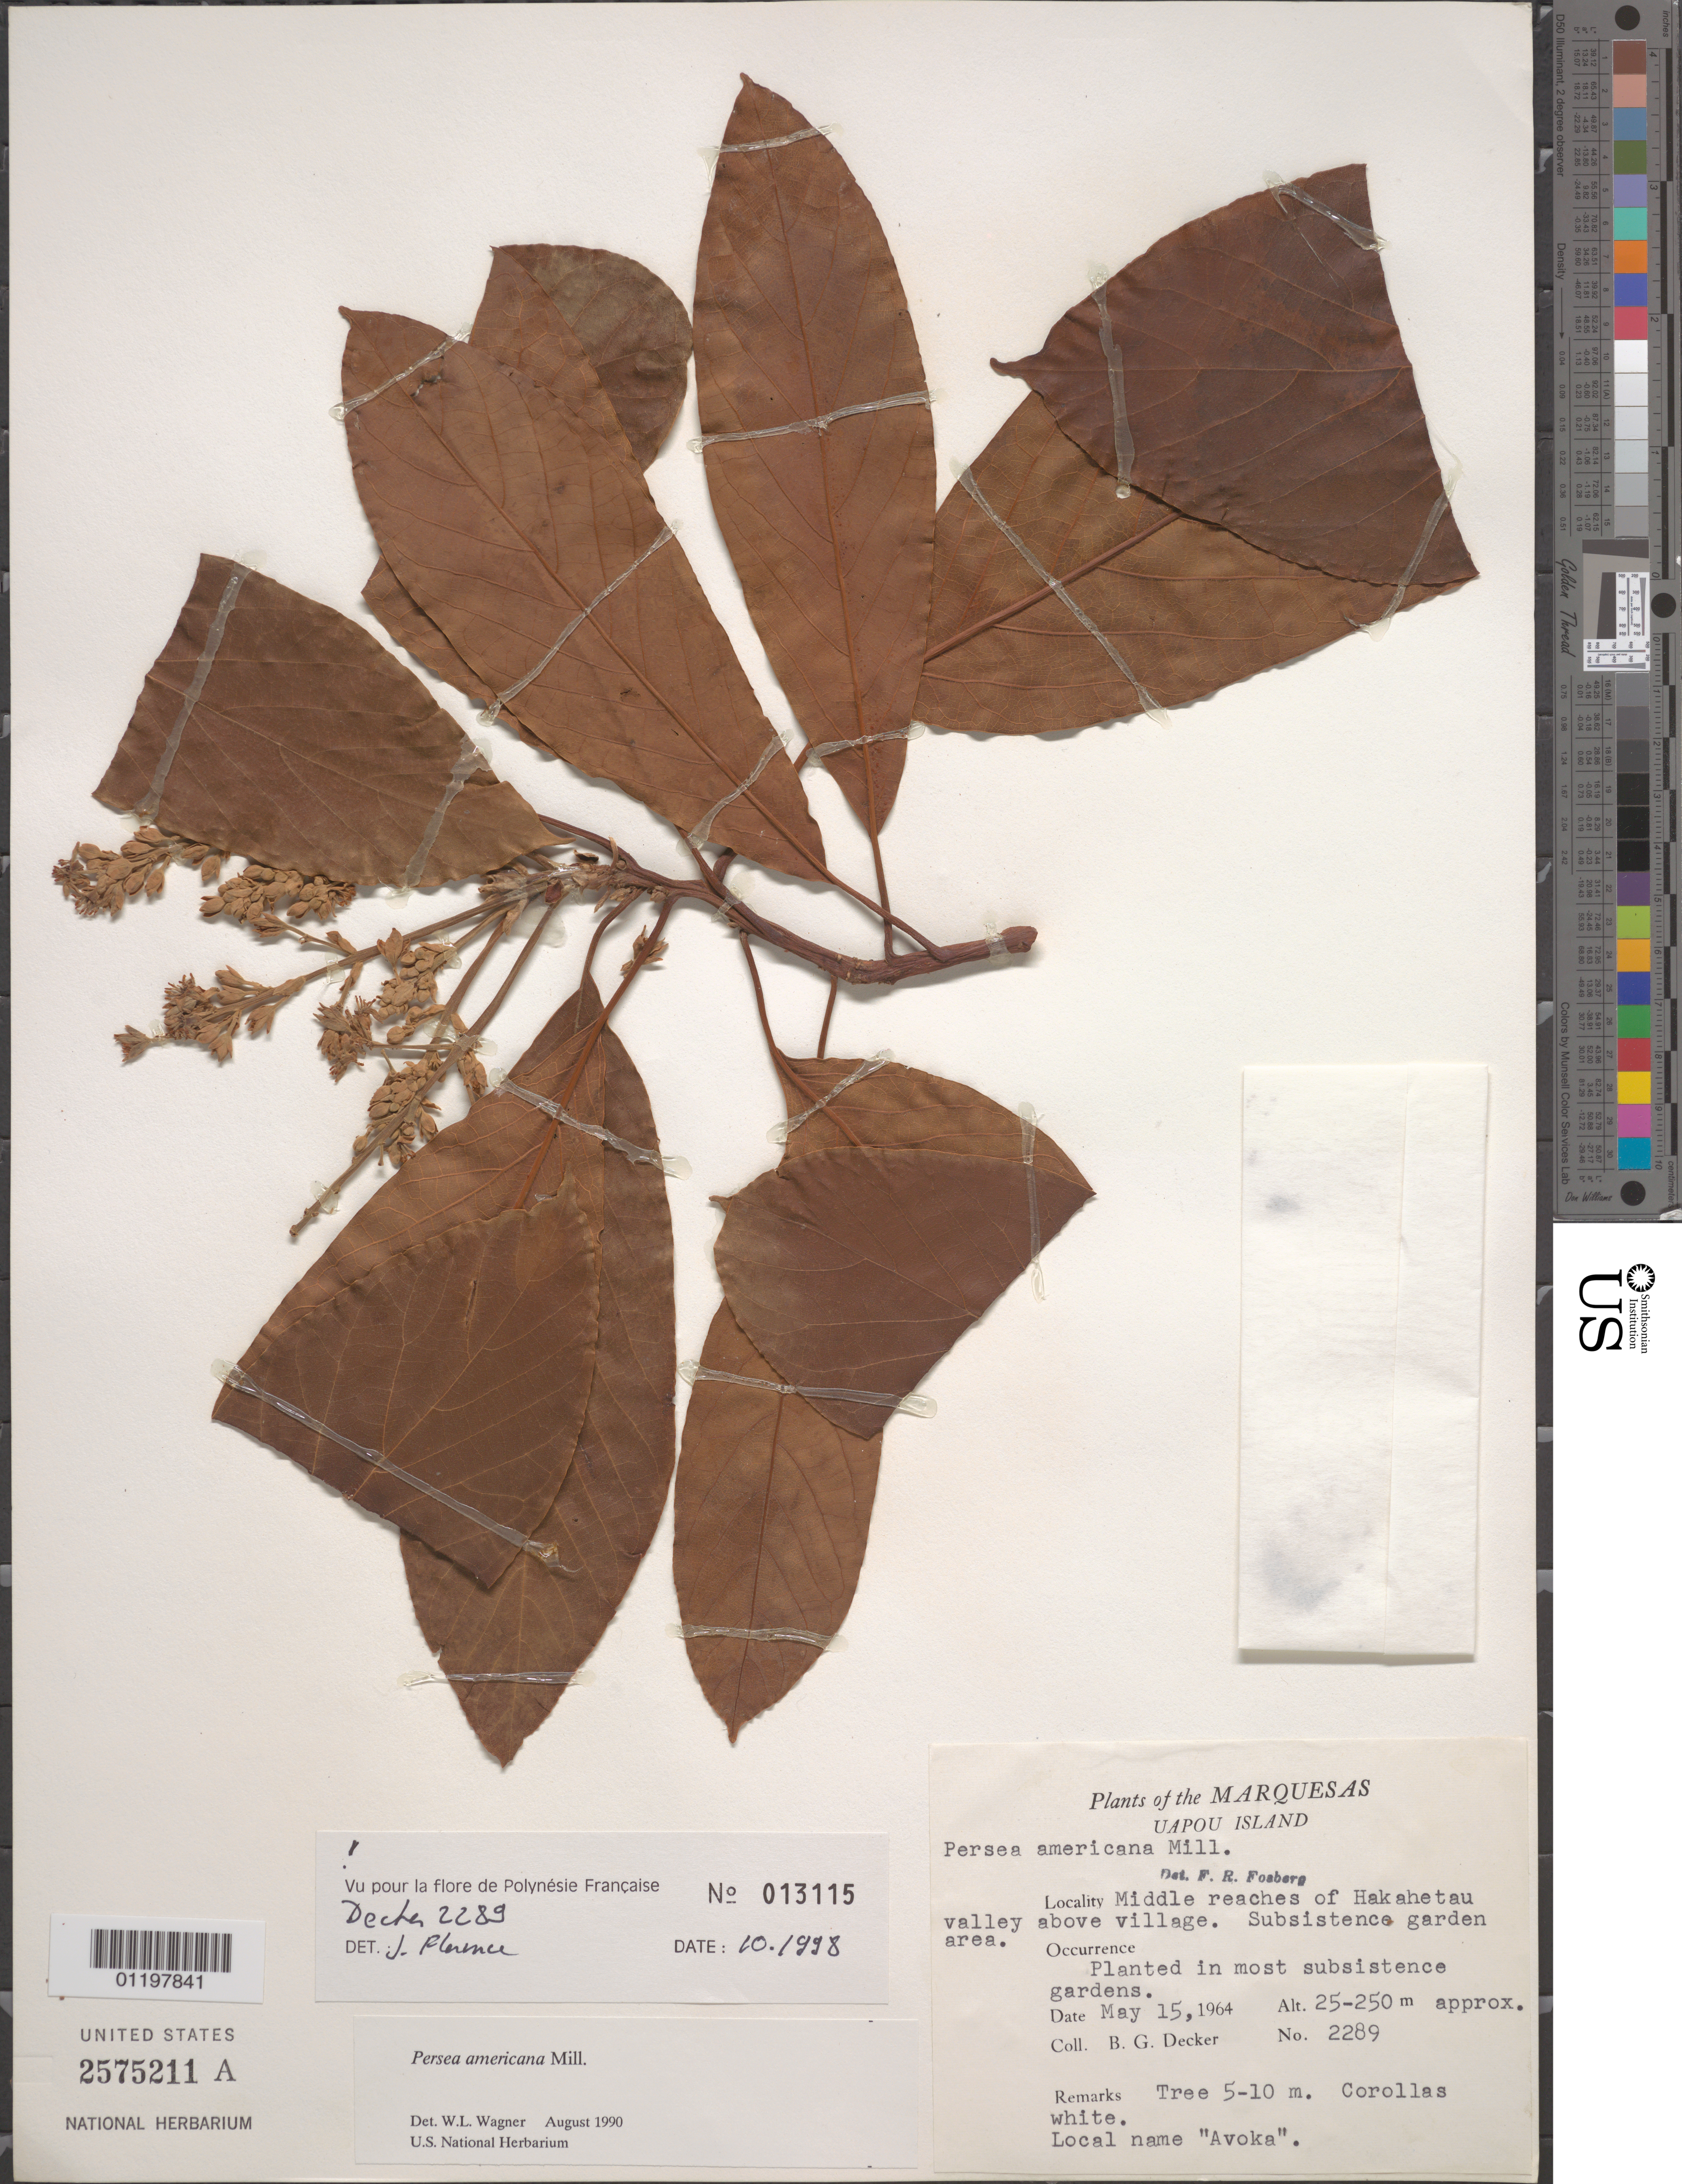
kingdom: Plantae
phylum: Tracheophyta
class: Magnoliopsida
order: Laurales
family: Lauraceae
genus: Persea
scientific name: Persea americana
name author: Mill.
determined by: Wagner, W. L., (BOT), Smithsonian Institution - National Museum of Natural History (UNITED STATES)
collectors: B. G. Decker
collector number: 2289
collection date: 1964-05-15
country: French Polynesia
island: Ua Pou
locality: middle reaches of Hakahetau Valley above village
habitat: Subsistence garden area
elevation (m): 25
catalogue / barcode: US 2575211A